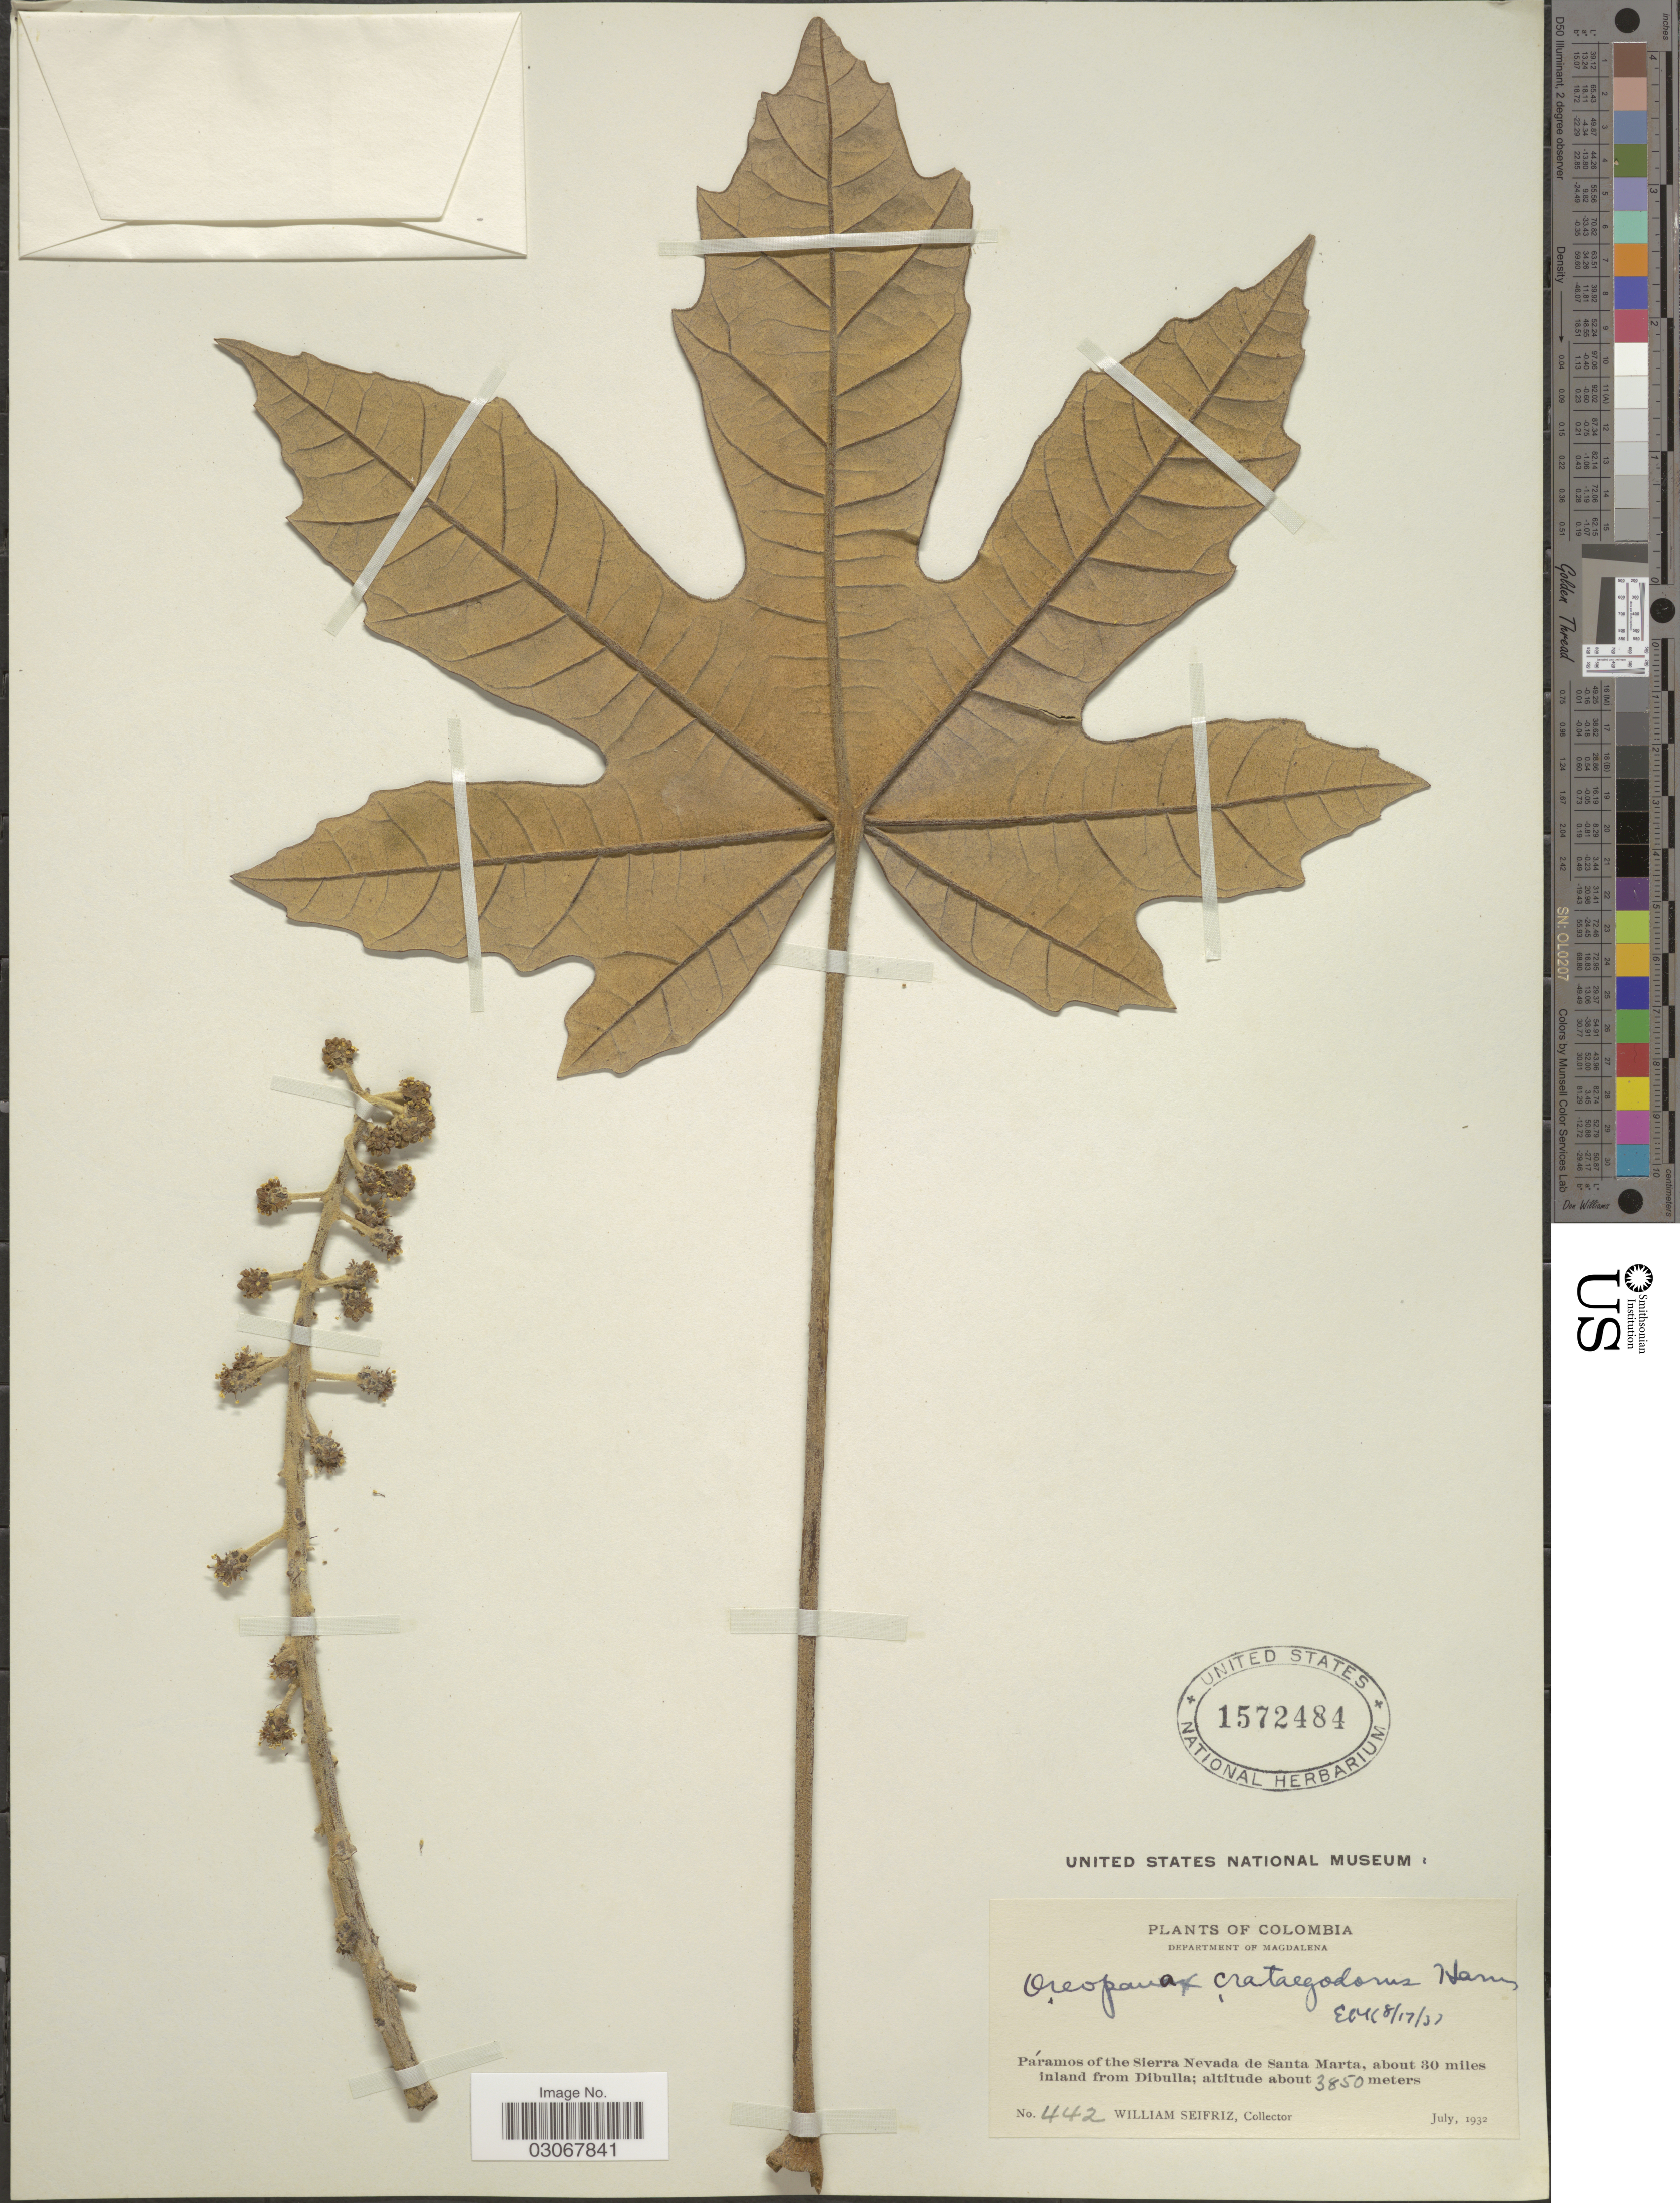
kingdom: Plantae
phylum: Tracheophyta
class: Magnoliopsida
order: Apiales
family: Araliaceae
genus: Oreopanax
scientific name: Oreopanax crataegodorus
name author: Harms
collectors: W. Seifriz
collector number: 442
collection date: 1932-07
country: Colombia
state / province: Magdalena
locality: Department of Magdalena. Páramos of the Sierra Nevada de Santa Marta, about 30 miles inland from Dibulla.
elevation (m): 3850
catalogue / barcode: US 1572484